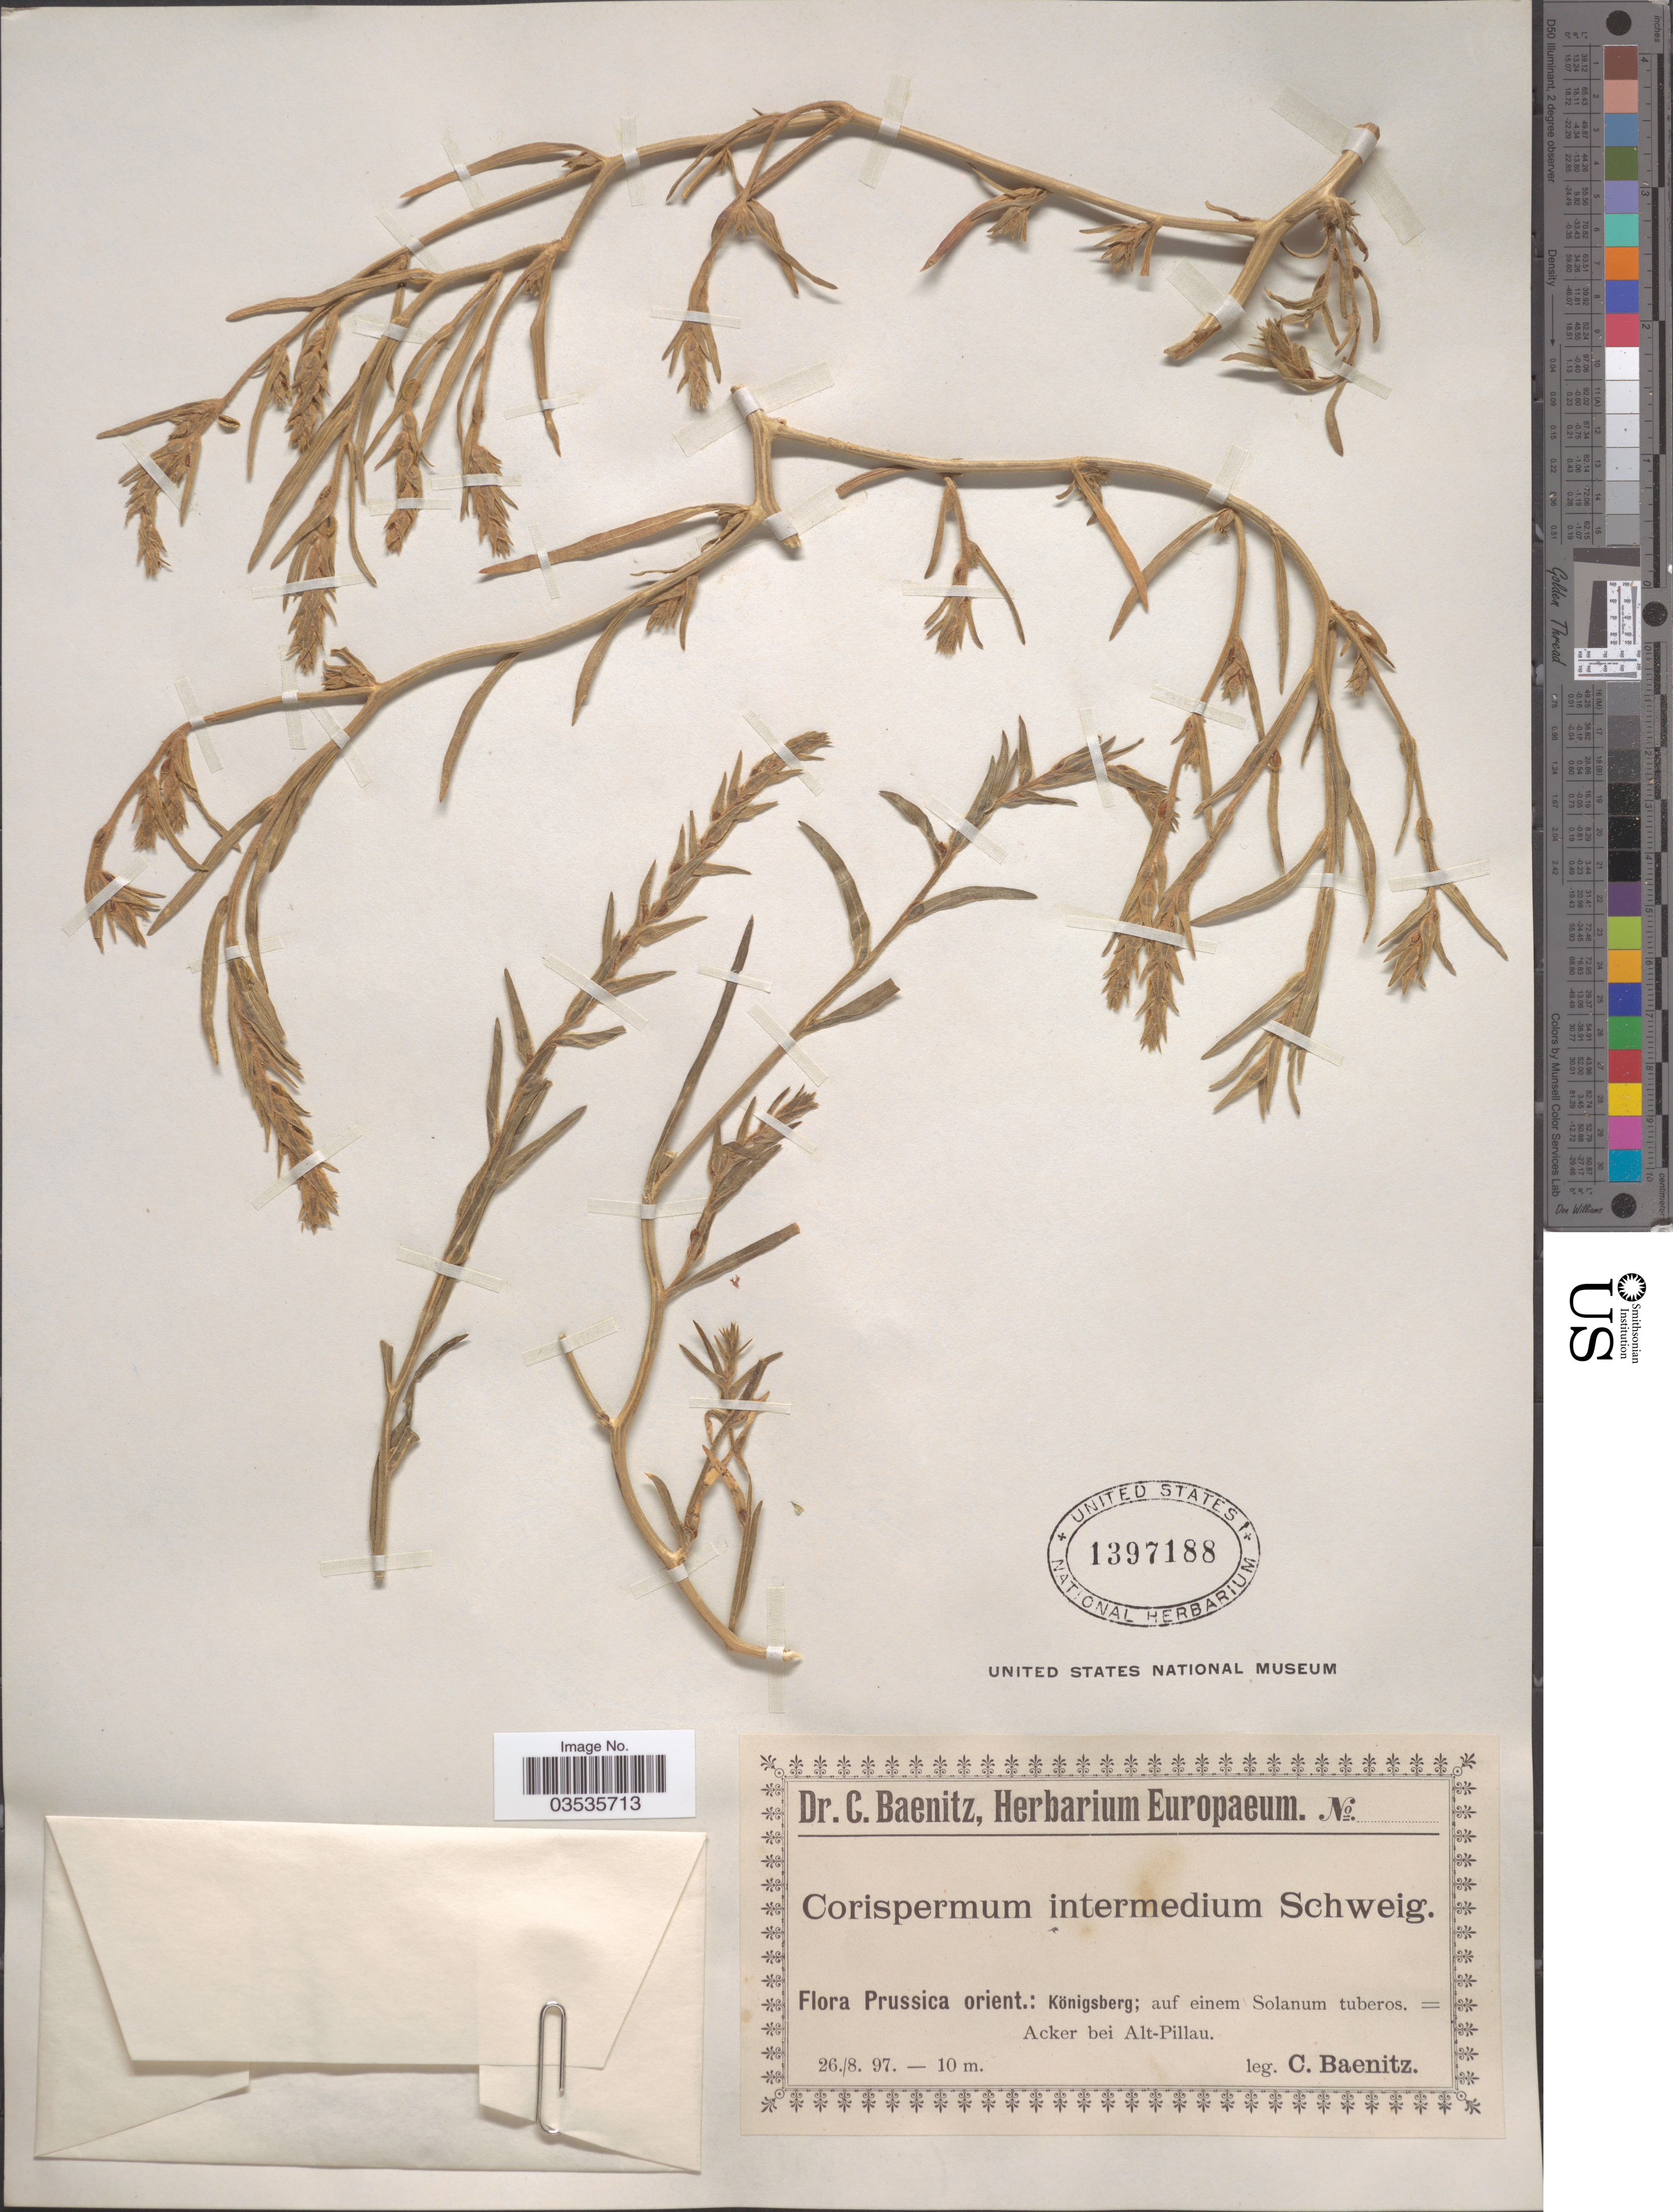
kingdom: Plantae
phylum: Tracheophyta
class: Magnoliopsida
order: Caryophyllales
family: Amaranthaceae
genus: Corispermum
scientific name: Corispermum intermedium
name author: Schweigg.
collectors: C. G. Baenitz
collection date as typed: Transcribed d/m/y: 26/8/97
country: Russian Federation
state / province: Kaliningrad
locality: Prussica orient.: Königsberg; auf einem Solanum tuberos.= Acker bei Alt-Pillau.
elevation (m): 10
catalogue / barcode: US 1397188